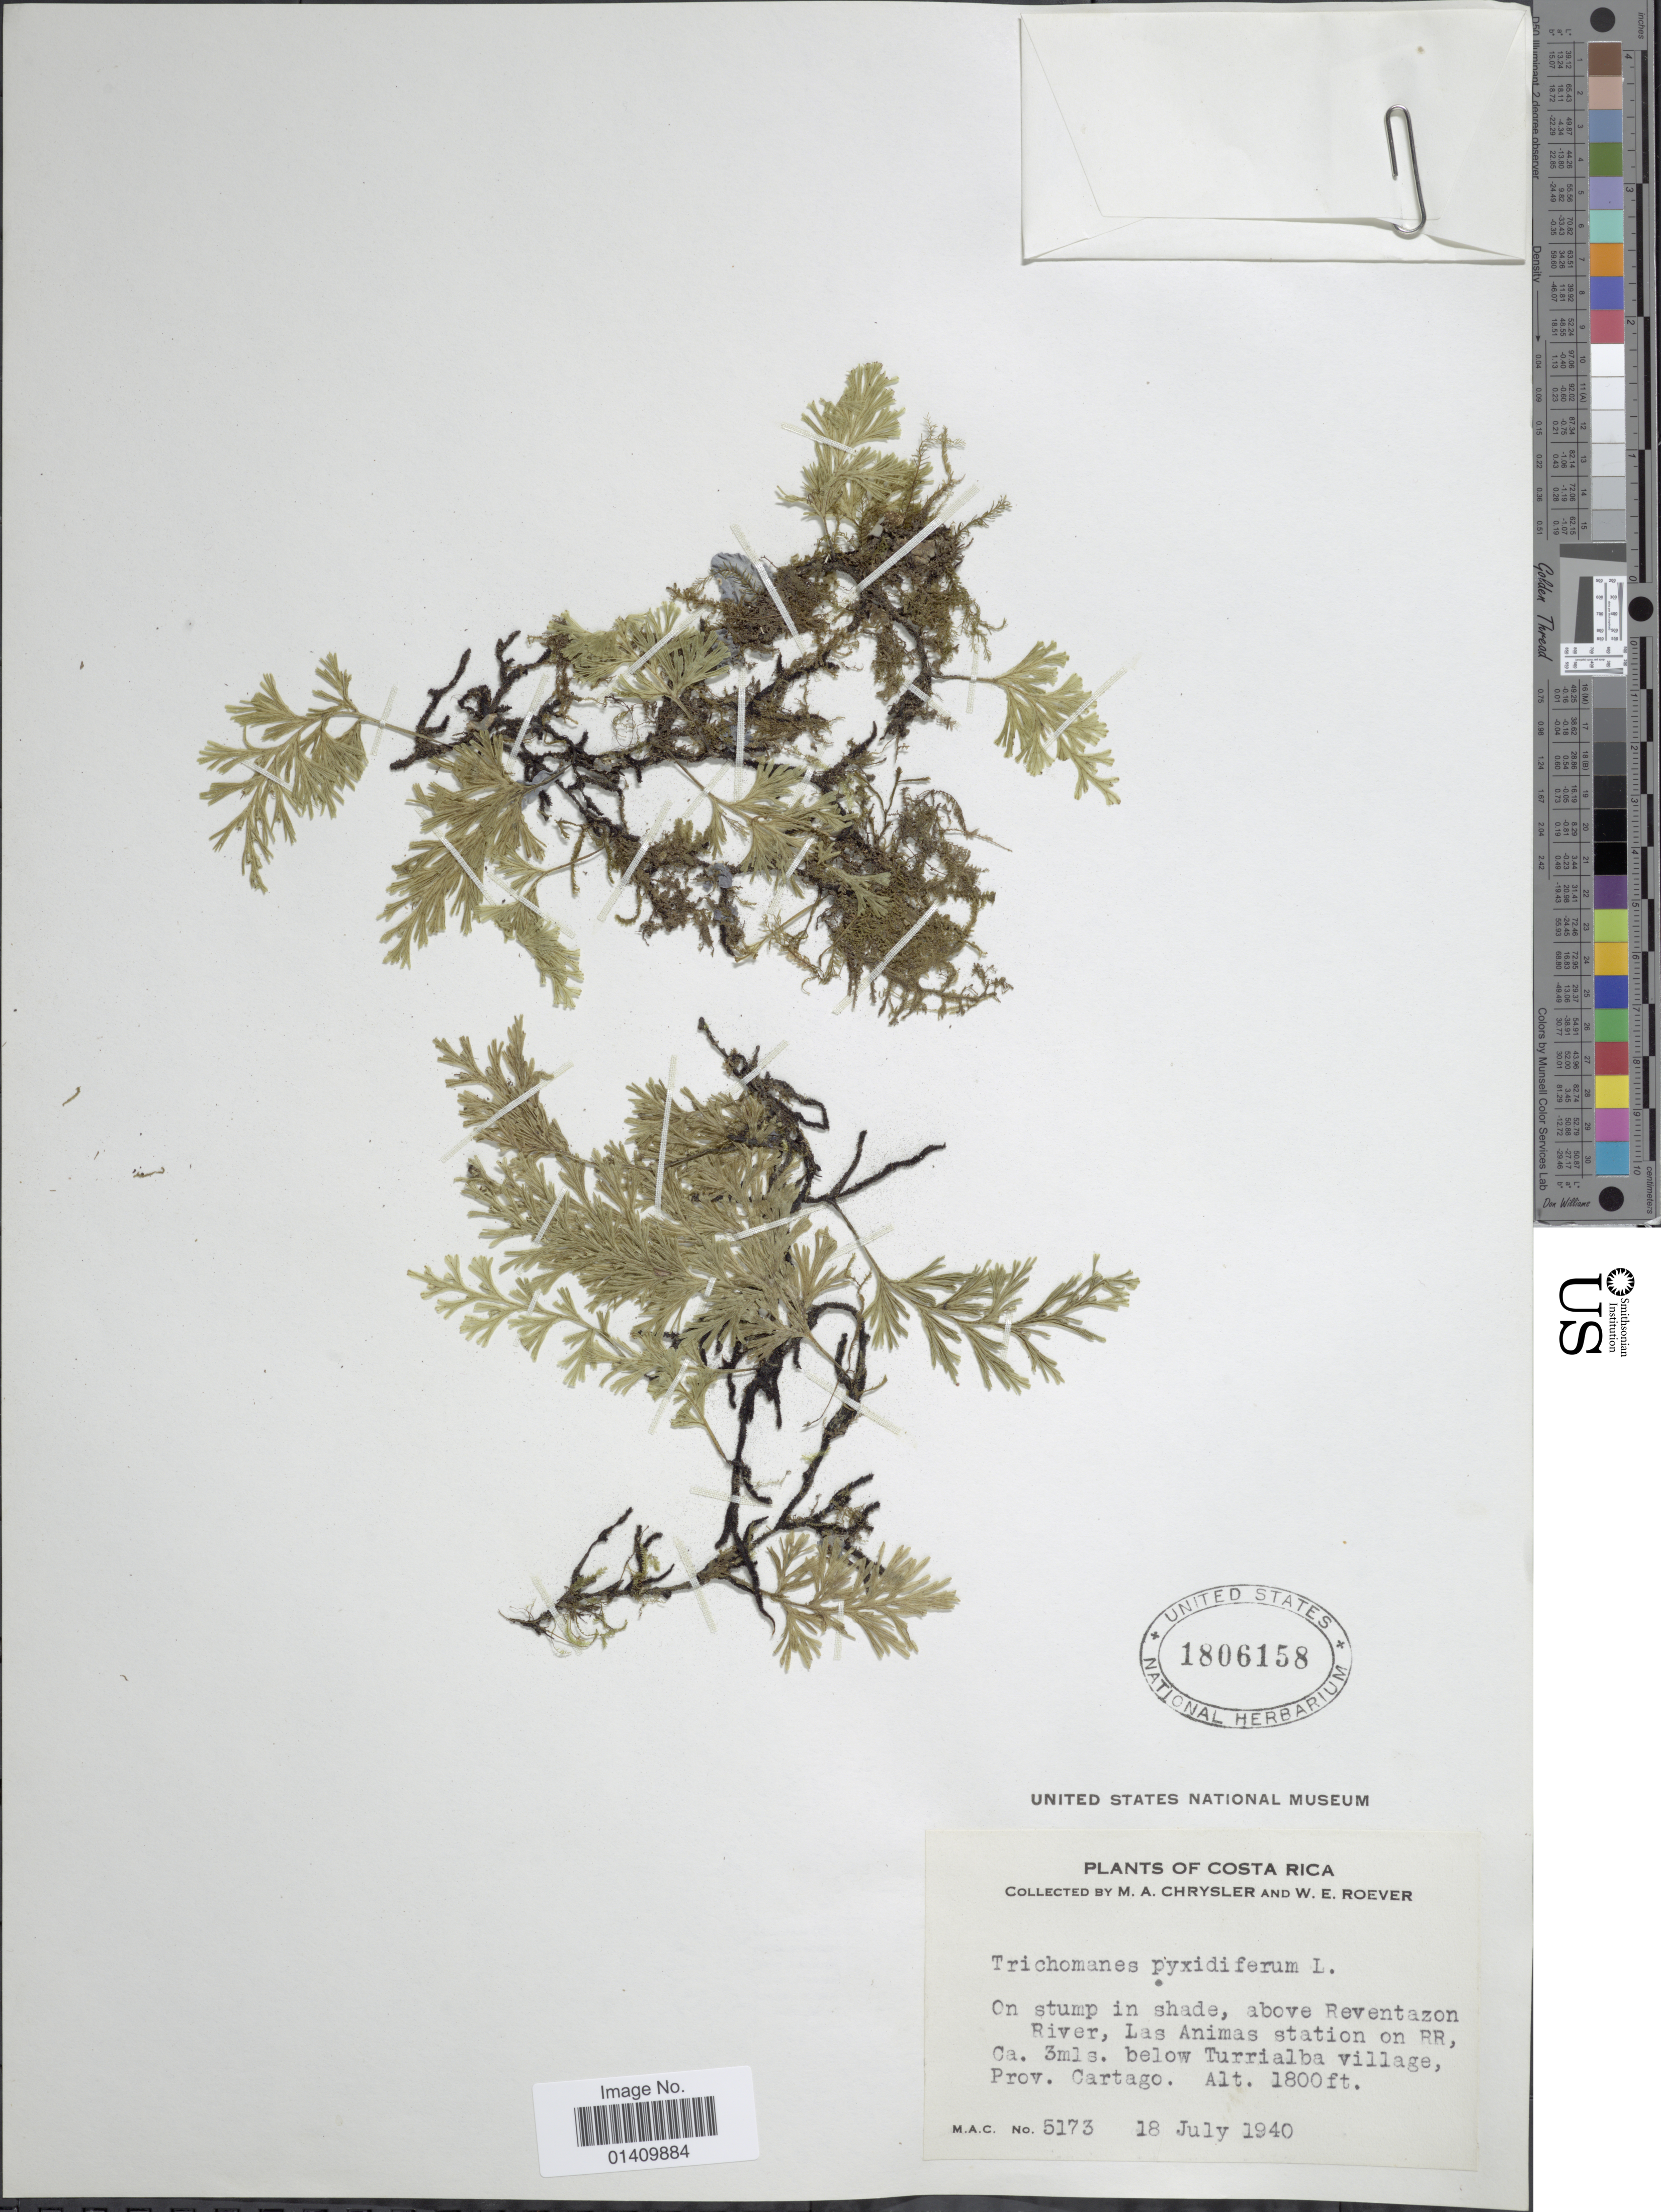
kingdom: Plantae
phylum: Tracheophyta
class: Polypodiopsida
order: Hymenophyllales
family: Hymenophyllaceae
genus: Polyphlebium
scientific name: Polyphlebium pyxidiferum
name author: (L.) Ebihara & Dubuisson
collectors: M. A. Chrysler & W. Roever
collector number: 5173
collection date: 1940-07-18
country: Costa Rica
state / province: Cartago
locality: Above Reventazon river, Las Animas station on RR ca. 3mls below Turrialba vilage prov. Cartago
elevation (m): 549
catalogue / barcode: US 1806158